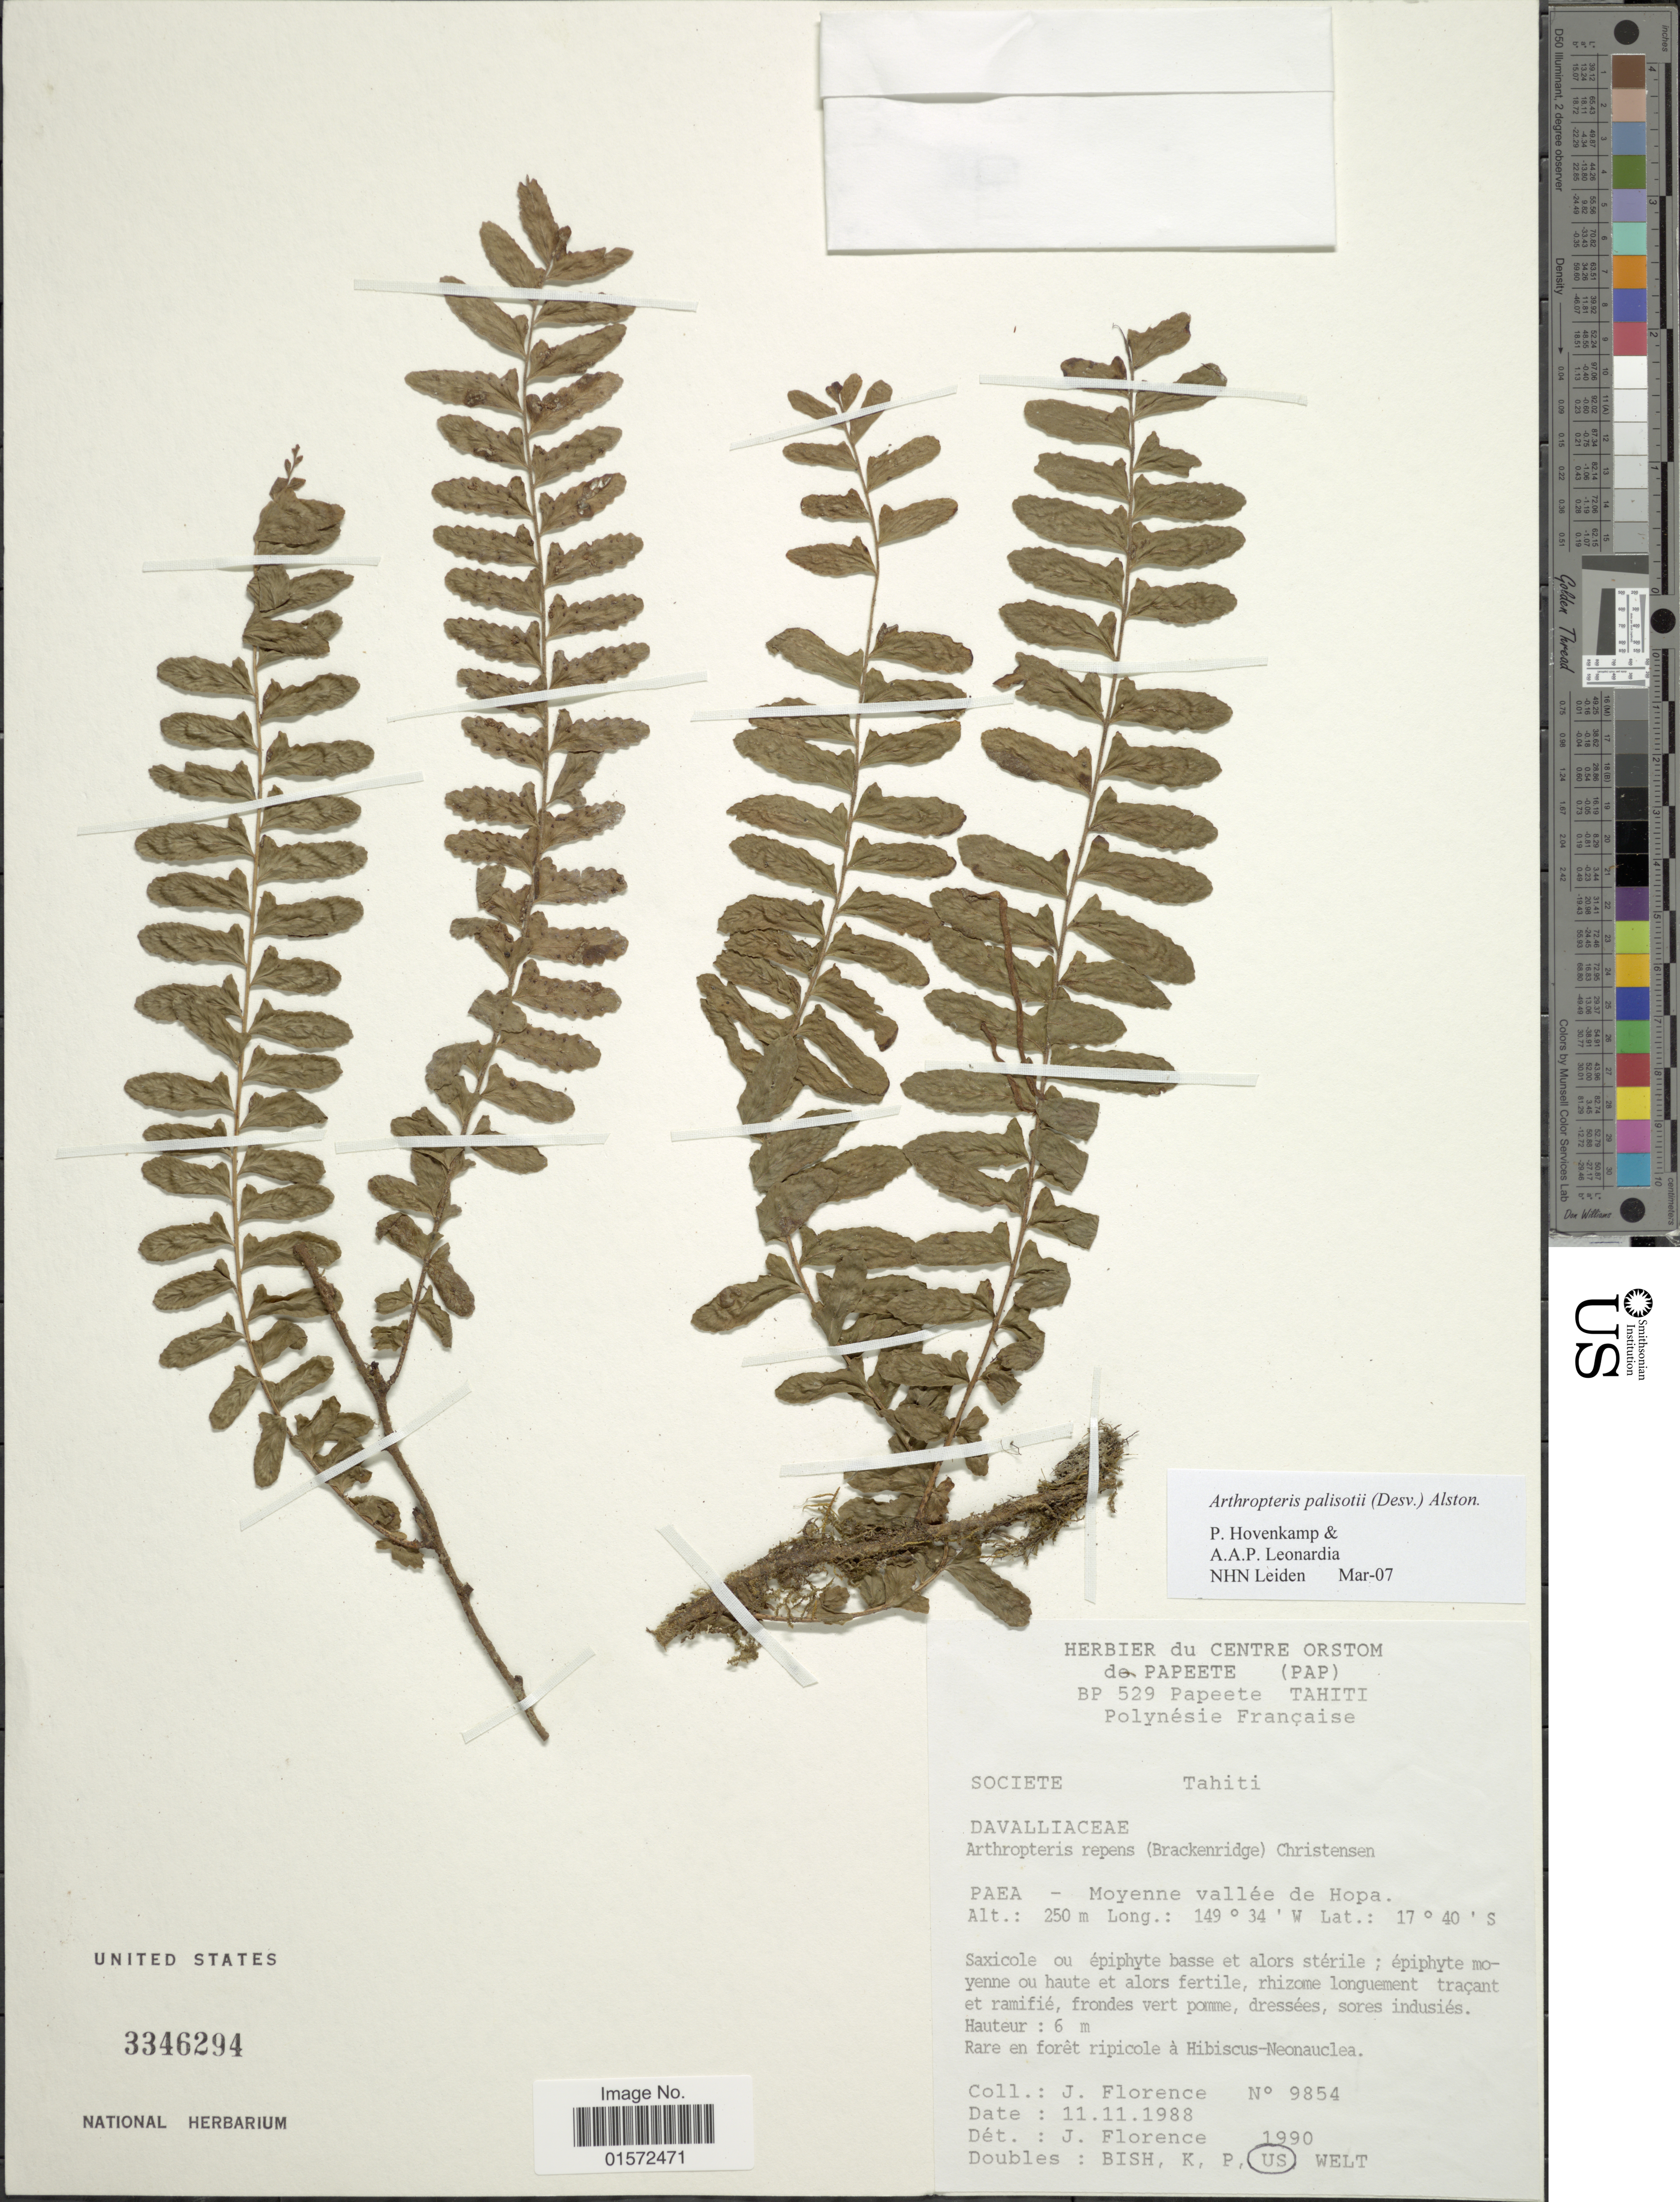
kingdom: Plantae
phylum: Tracheophyta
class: Polypodiopsida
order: Polypodiales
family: Tectariaceae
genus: Arthropteris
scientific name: Arthropteris palisotii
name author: (Desv.) Alston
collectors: J. Florence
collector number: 9854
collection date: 1988-11-11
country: French Polynesia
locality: Societe Tahiti, Paea - Moyenne Vallee de Hopa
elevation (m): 250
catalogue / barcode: US 3346294